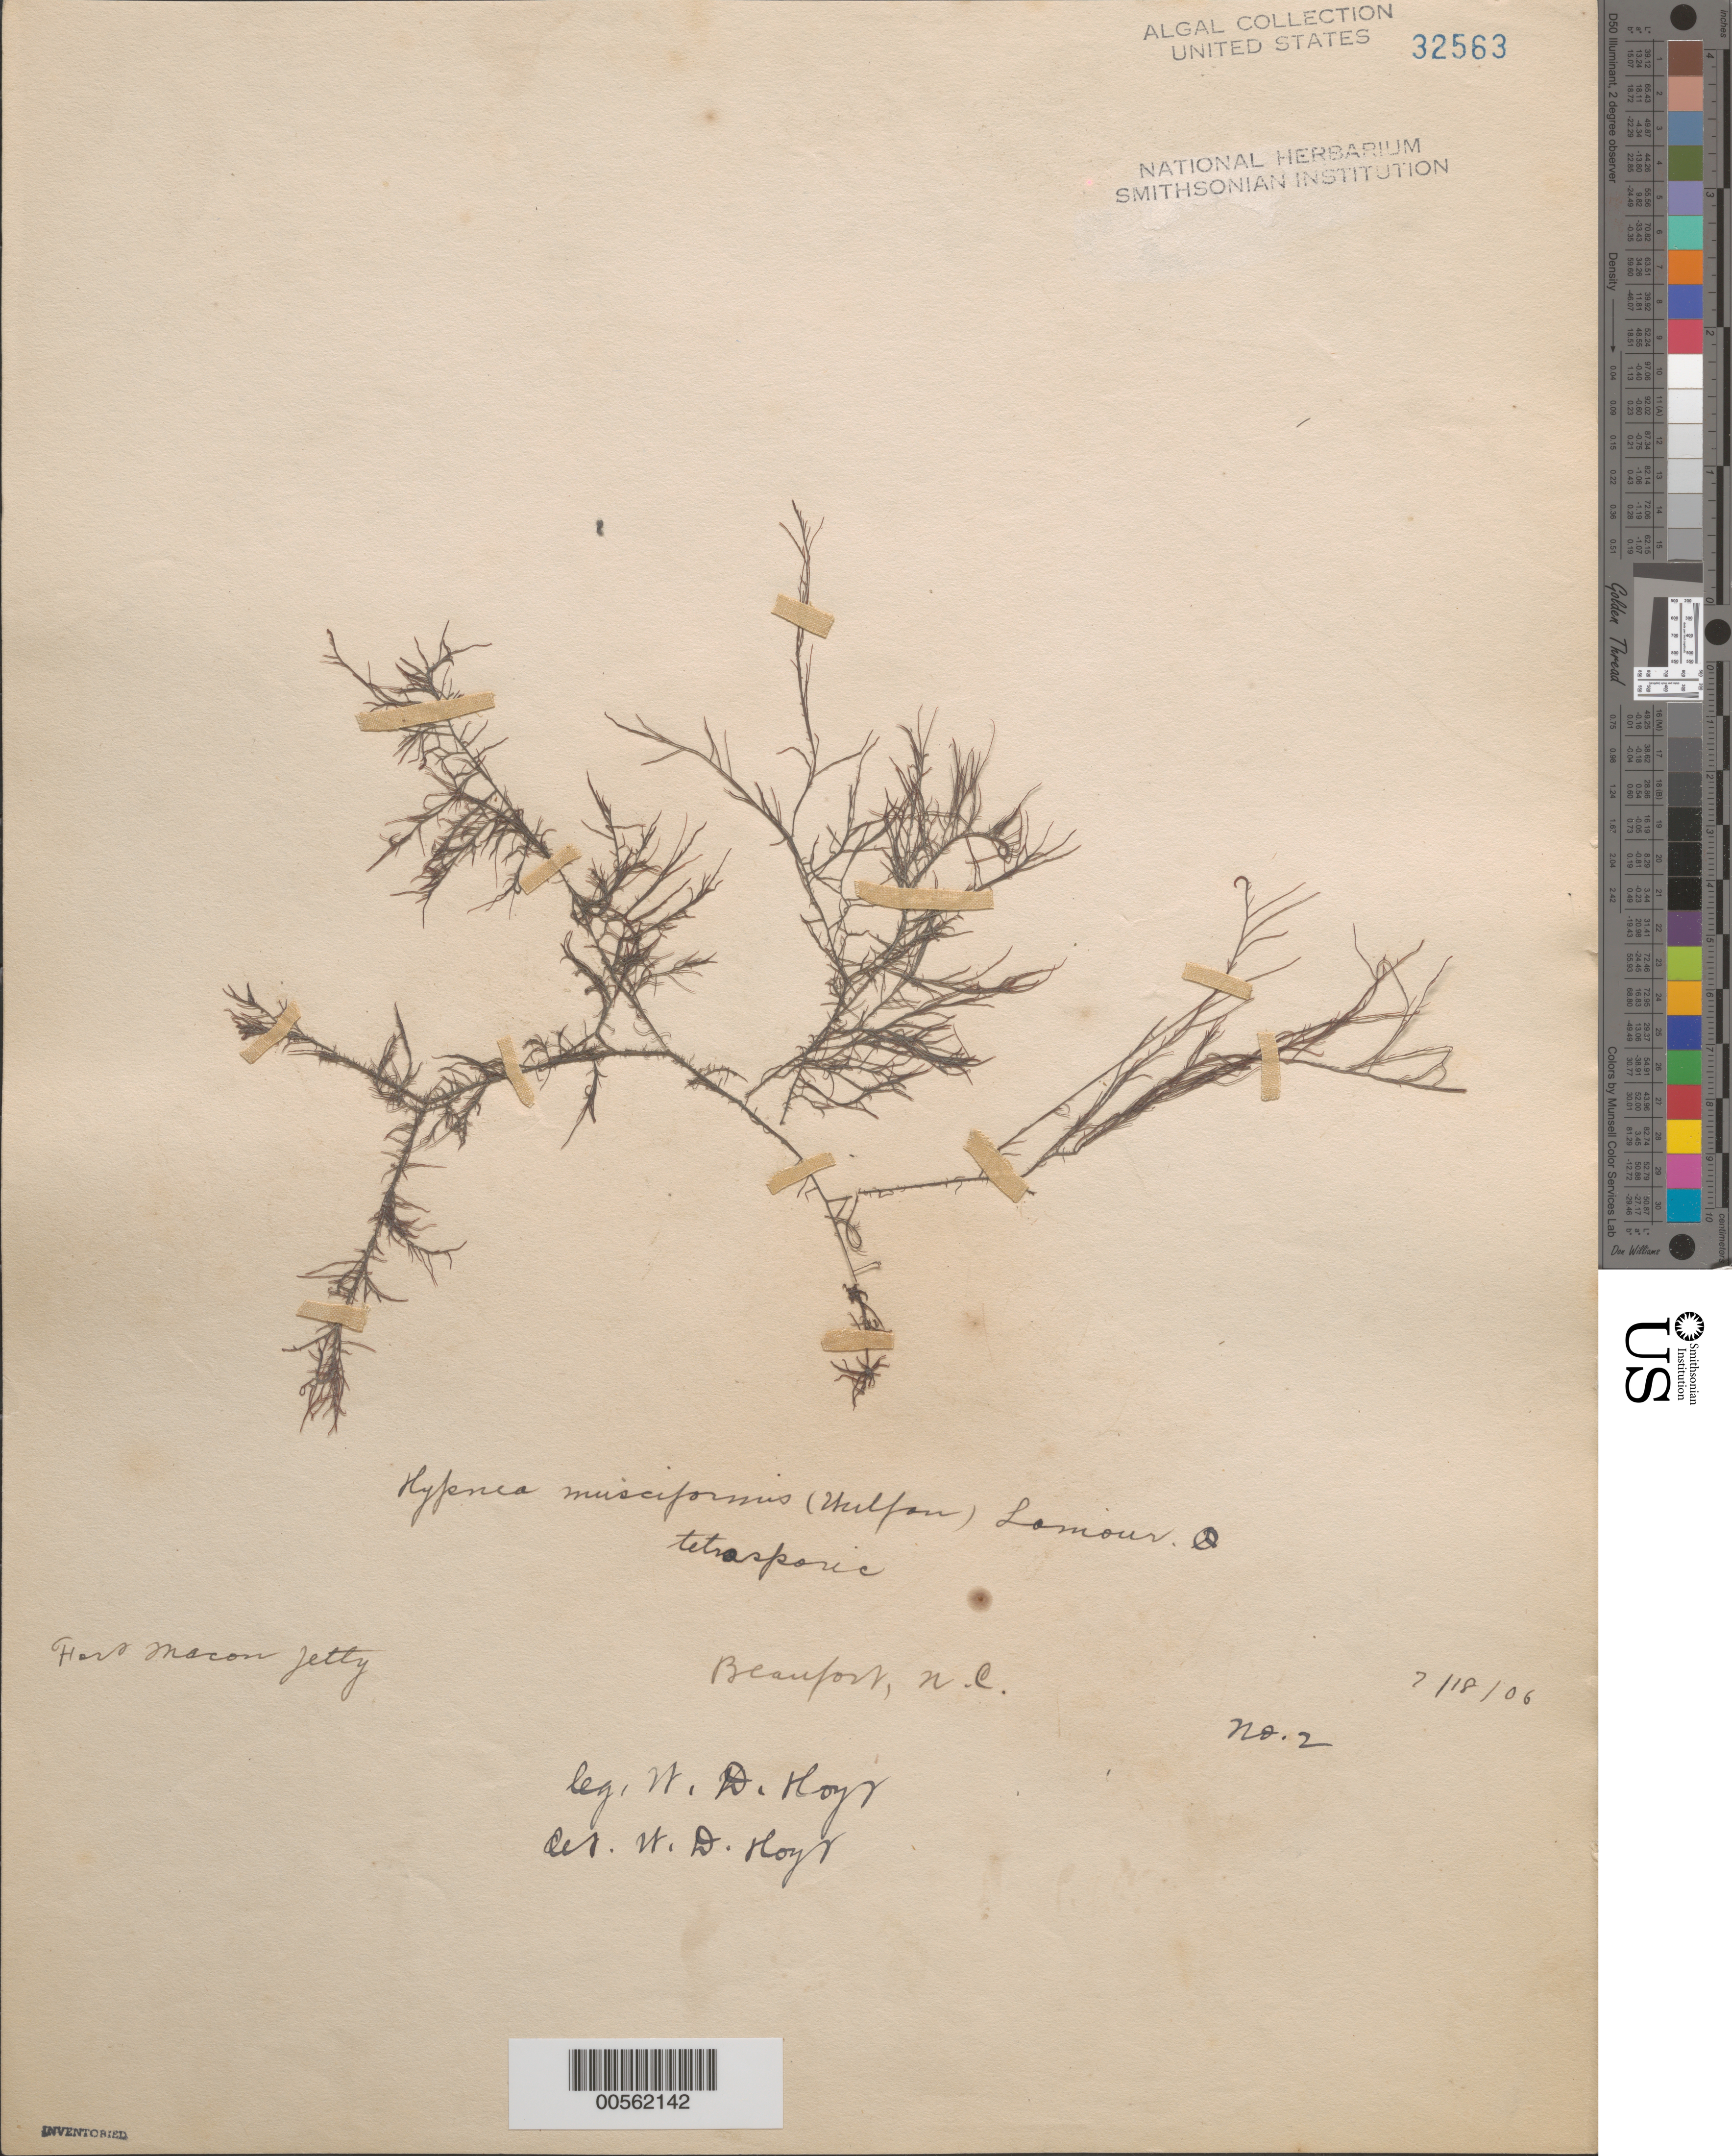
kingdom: Plantae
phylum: Rhodophyta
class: Florideophyceae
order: Gigartinales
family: Cystocloniaceae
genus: Hypnea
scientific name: Hypnea musciformis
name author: (Wulfen) J.V.Lamouroux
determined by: Hoyt, W. D.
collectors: W. D. Hoyt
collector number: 2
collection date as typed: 18 Jul 1906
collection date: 1906-07-18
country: United States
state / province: North Carolina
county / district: Carteret County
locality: Beaufort, Fort Macon jetty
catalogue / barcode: US 32563